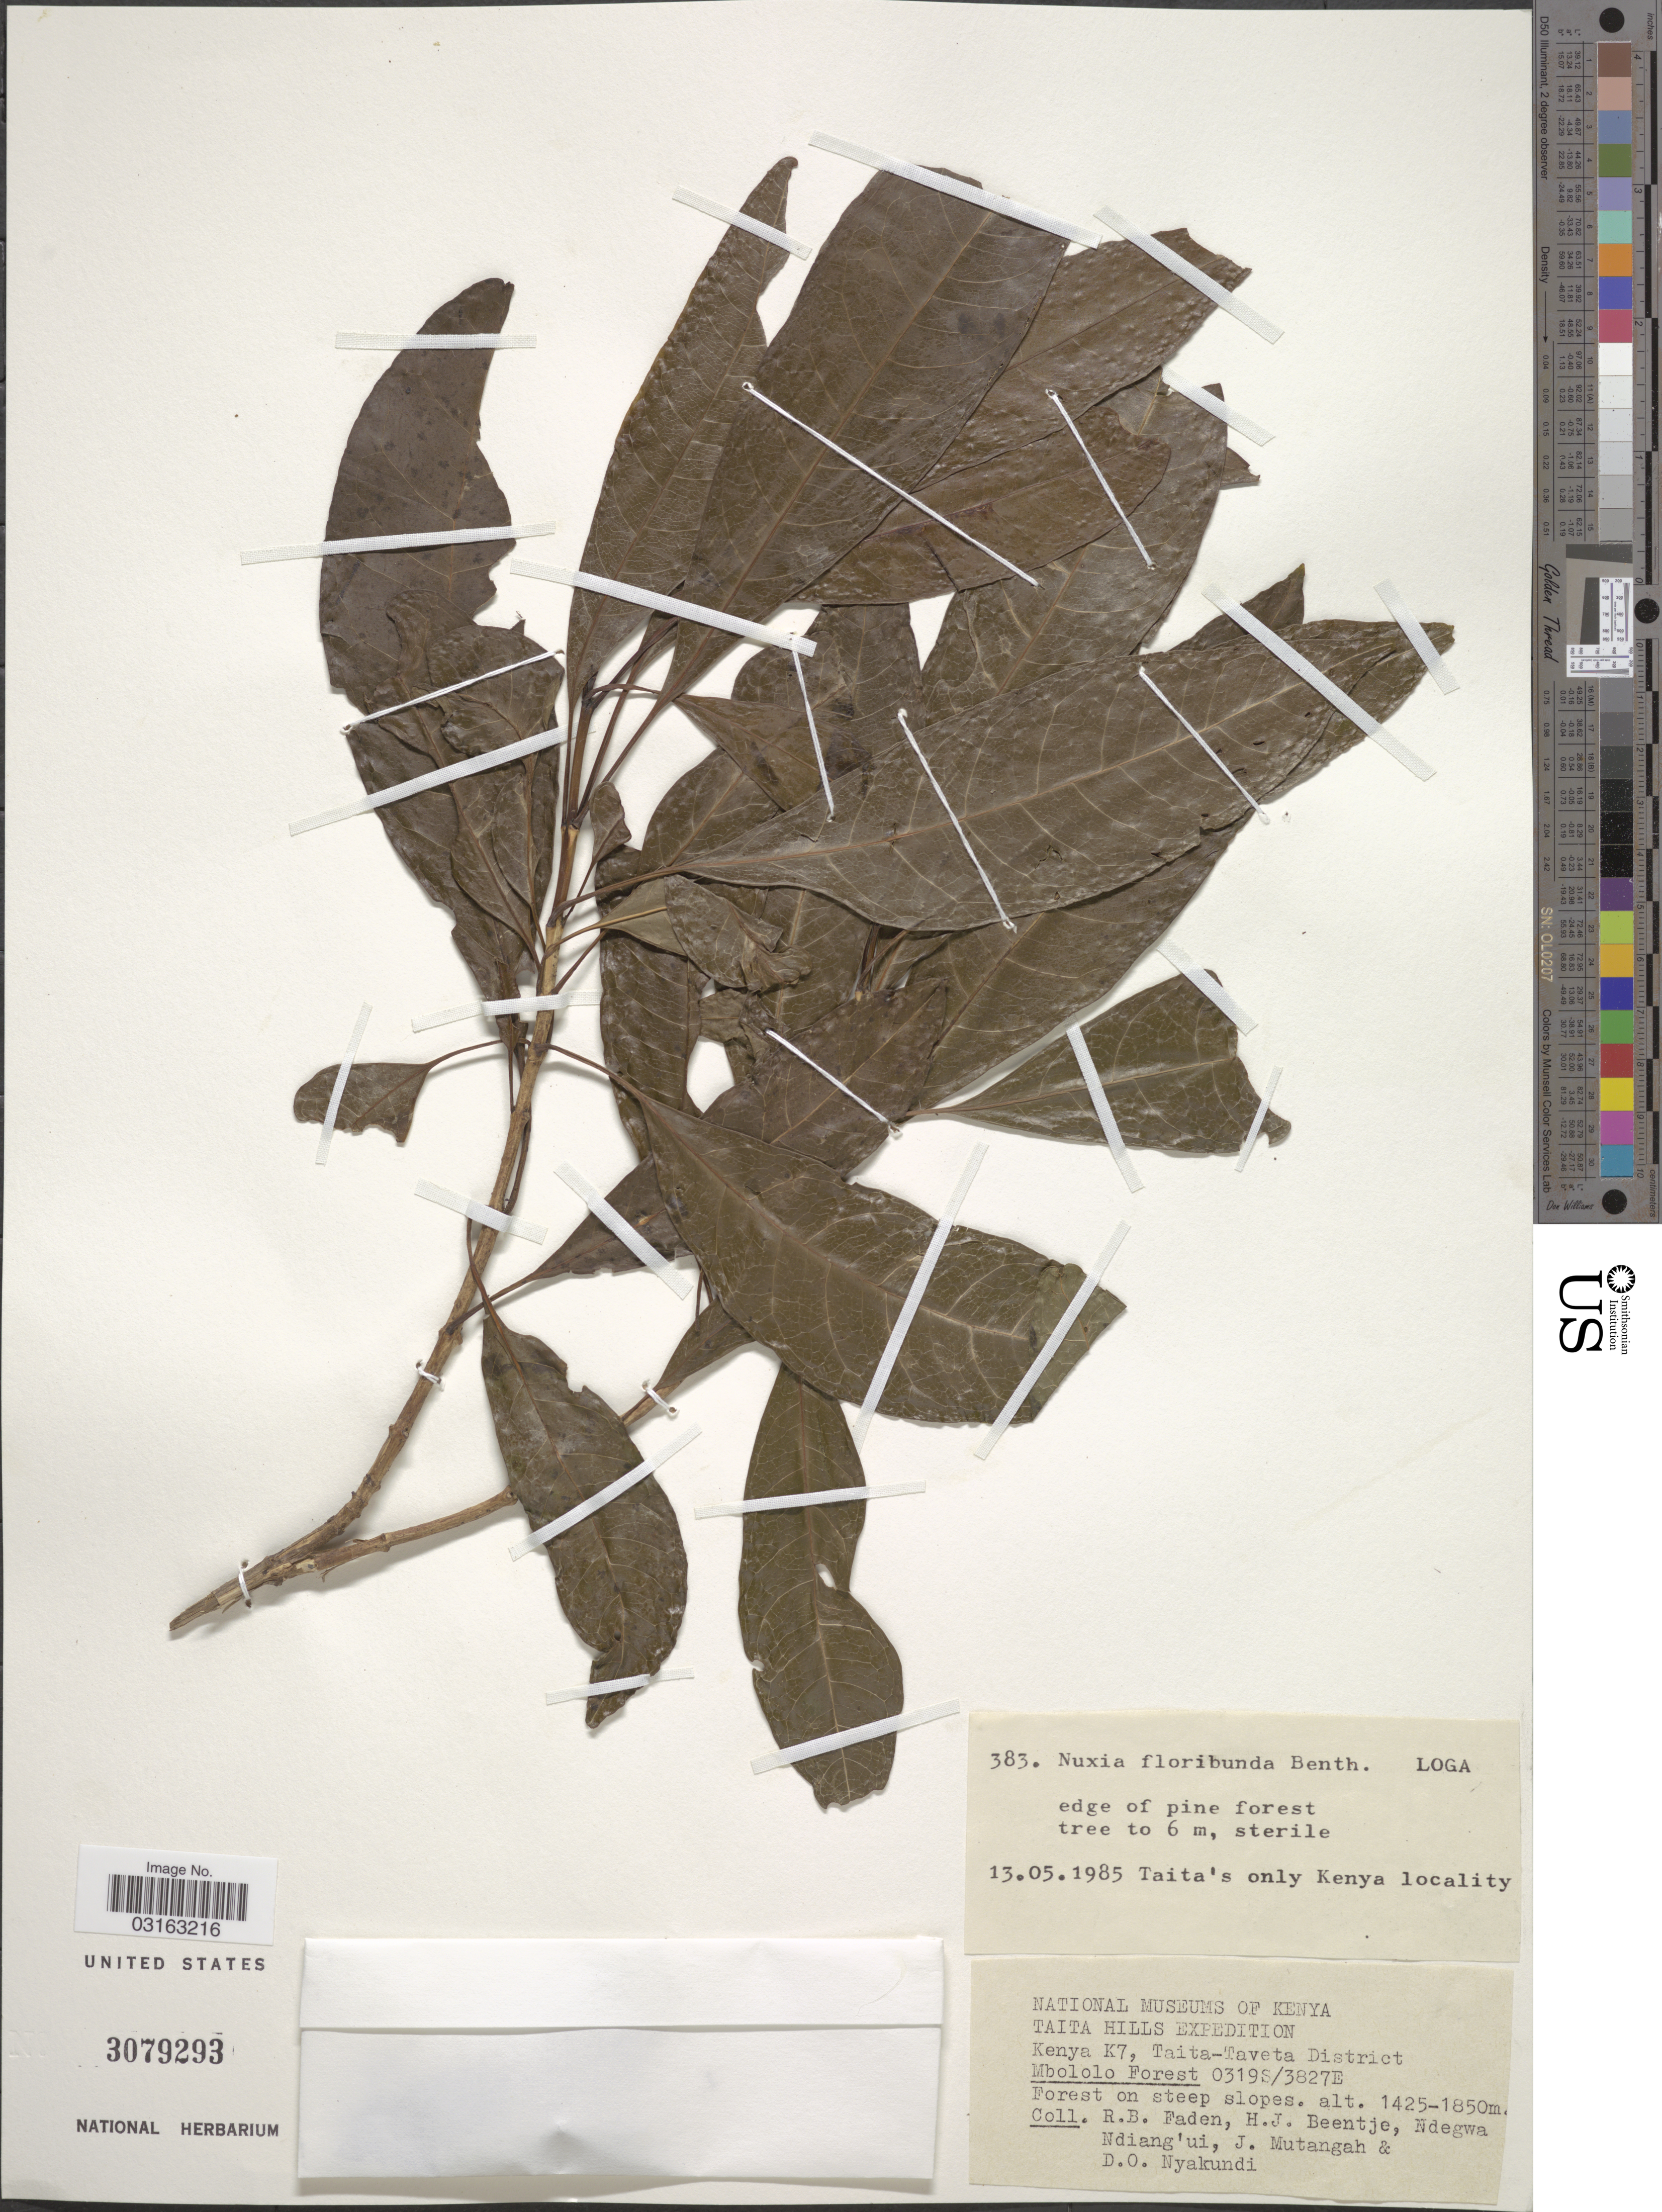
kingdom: Plantae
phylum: Tracheophyta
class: Magnoliopsida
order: Lamiales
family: Stilbaceae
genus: Nuxia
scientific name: Nuxia floribunda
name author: Benth.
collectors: R. B. Faden, H. J. Beentje, Ndegwa Ndiang'ui, J. Mutangah & D. Nyakundi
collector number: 383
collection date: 1985-05-13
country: Kenya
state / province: Taita Taveta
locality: Kenya K7, Taita-Taveta District. Mbololo Forest.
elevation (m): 1425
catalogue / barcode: US 3079293